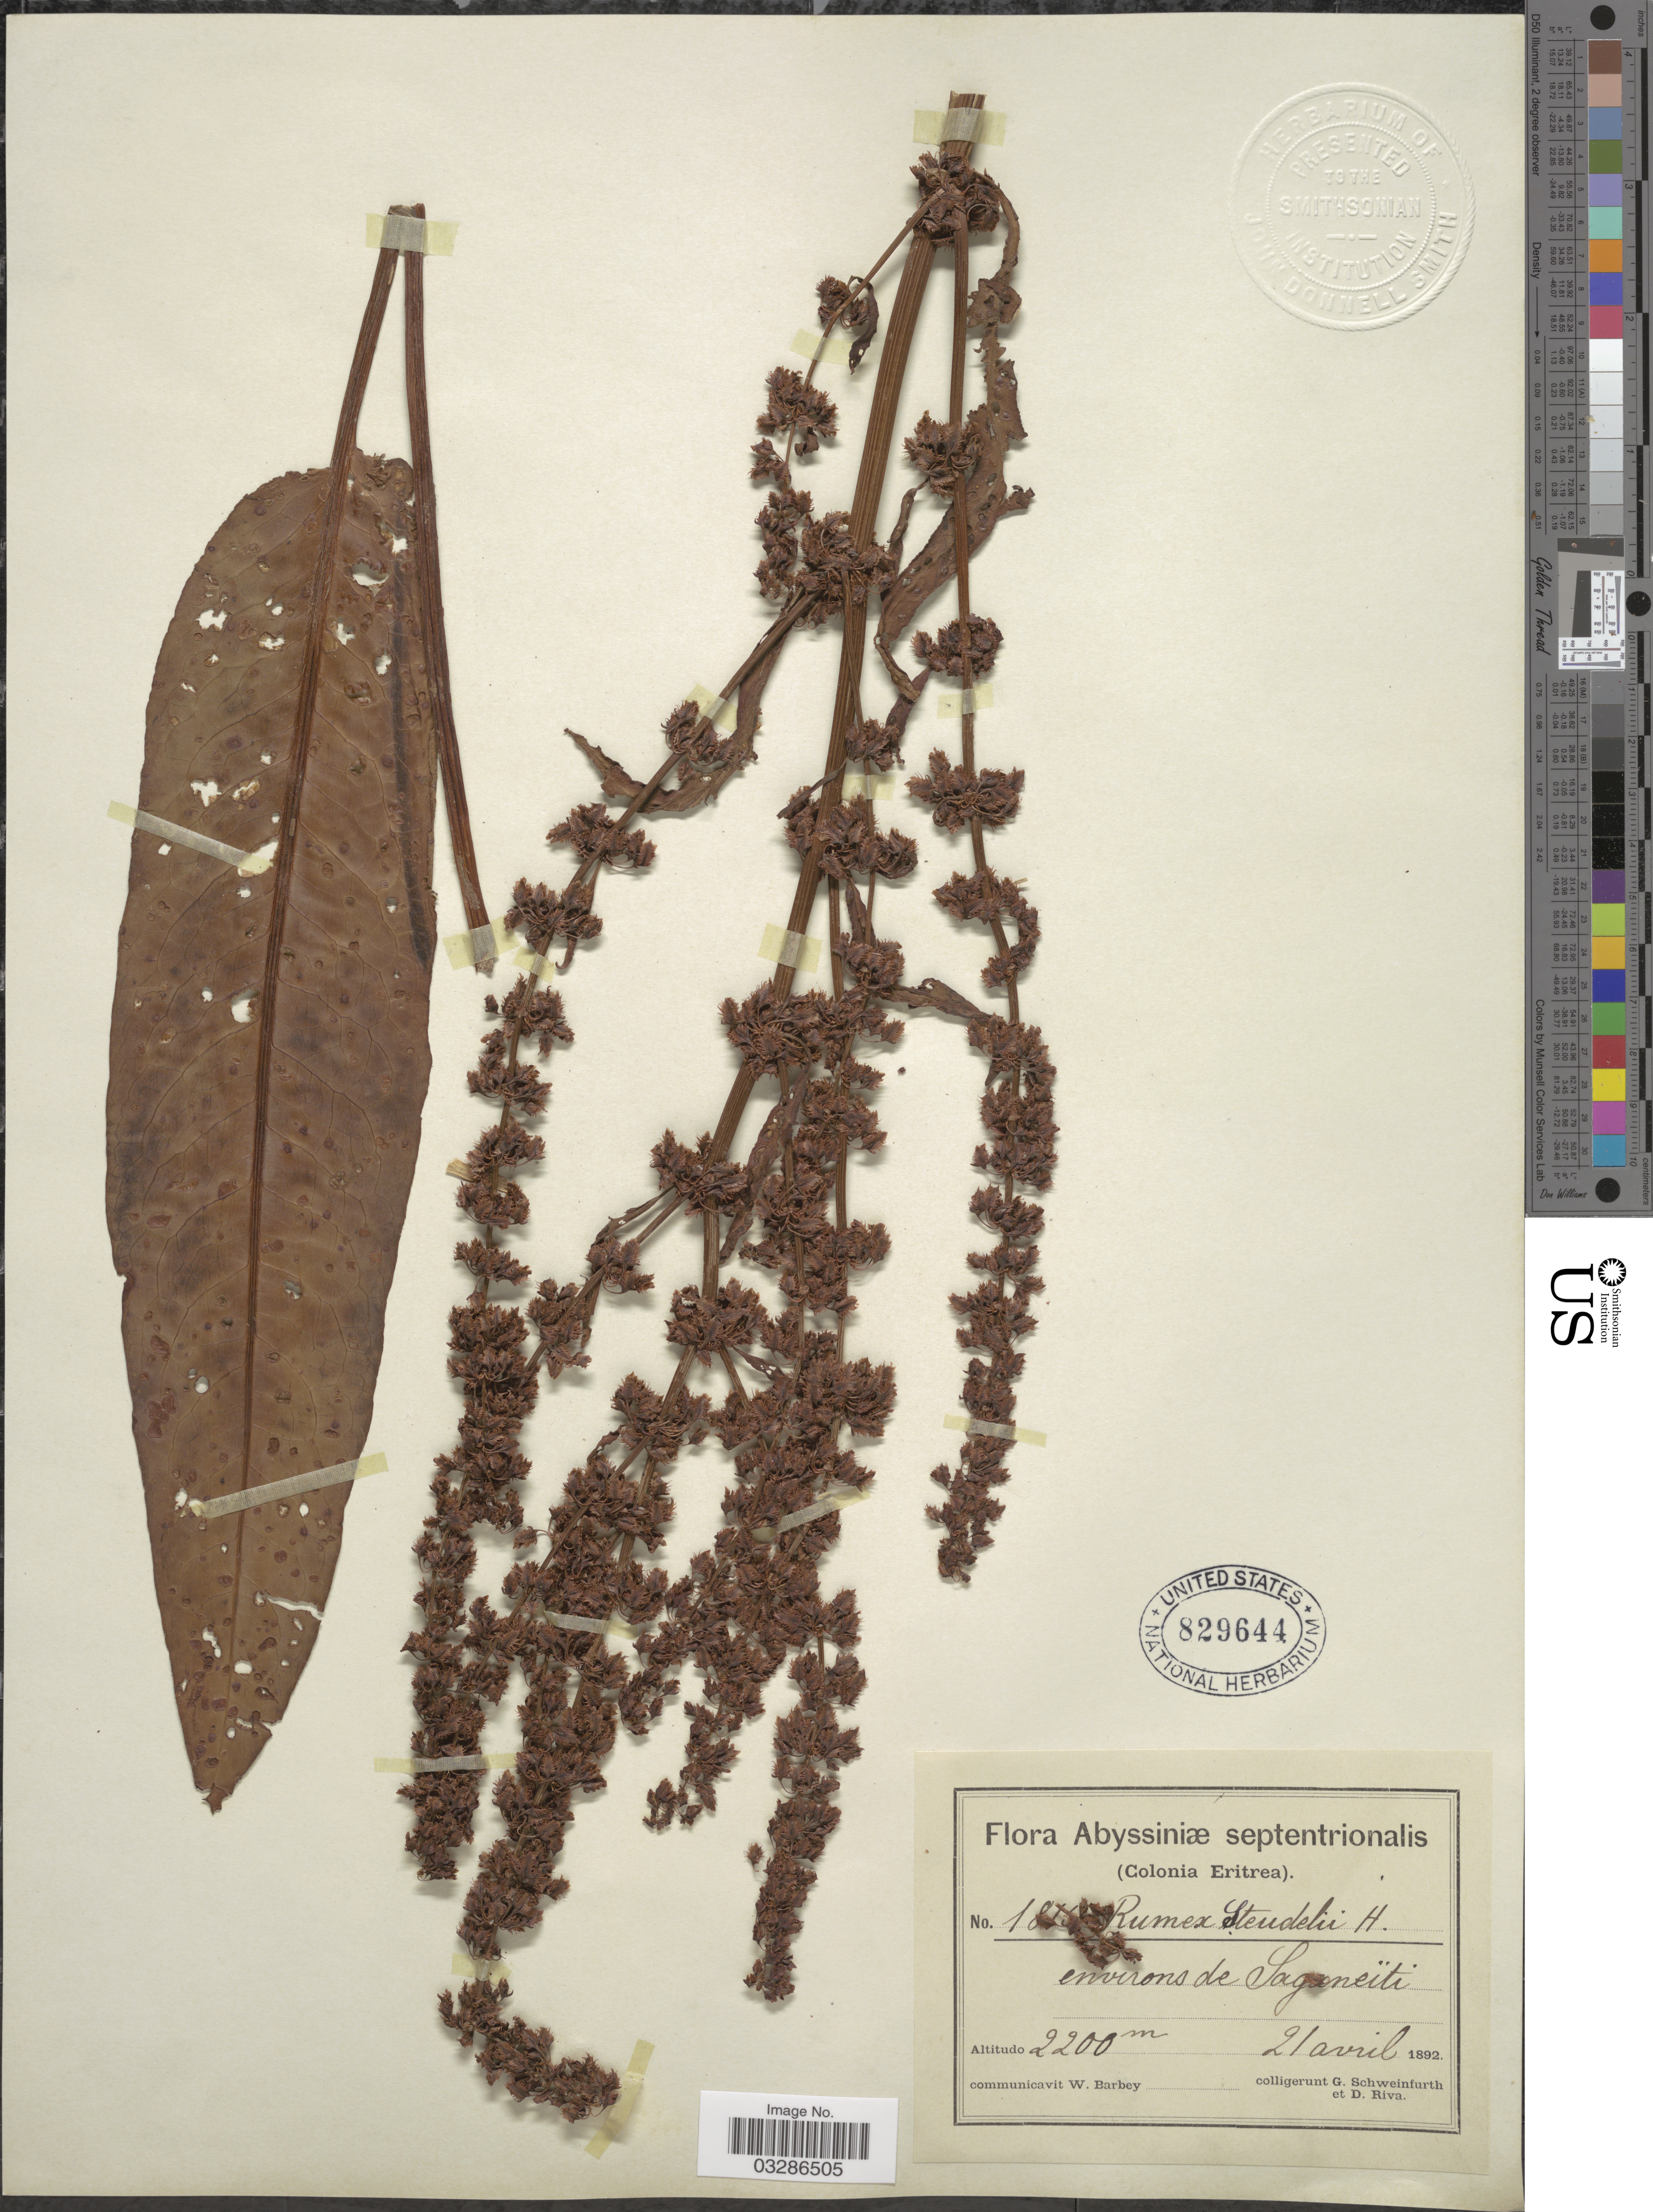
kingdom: Plantae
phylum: Tracheophyta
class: Magnoliopsida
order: Caryophyllales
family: Polygonaceae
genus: Rumex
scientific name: Rumex steudelii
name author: Hochst. ex A. Rich.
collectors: G. A. Schweinfurth (herbarium) & D. Riva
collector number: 1815*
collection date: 1892-04-21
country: Eritrea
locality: Abyssiniæ septentrionalis, environs de Saganeïti.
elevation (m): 2200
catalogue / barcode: US 829644